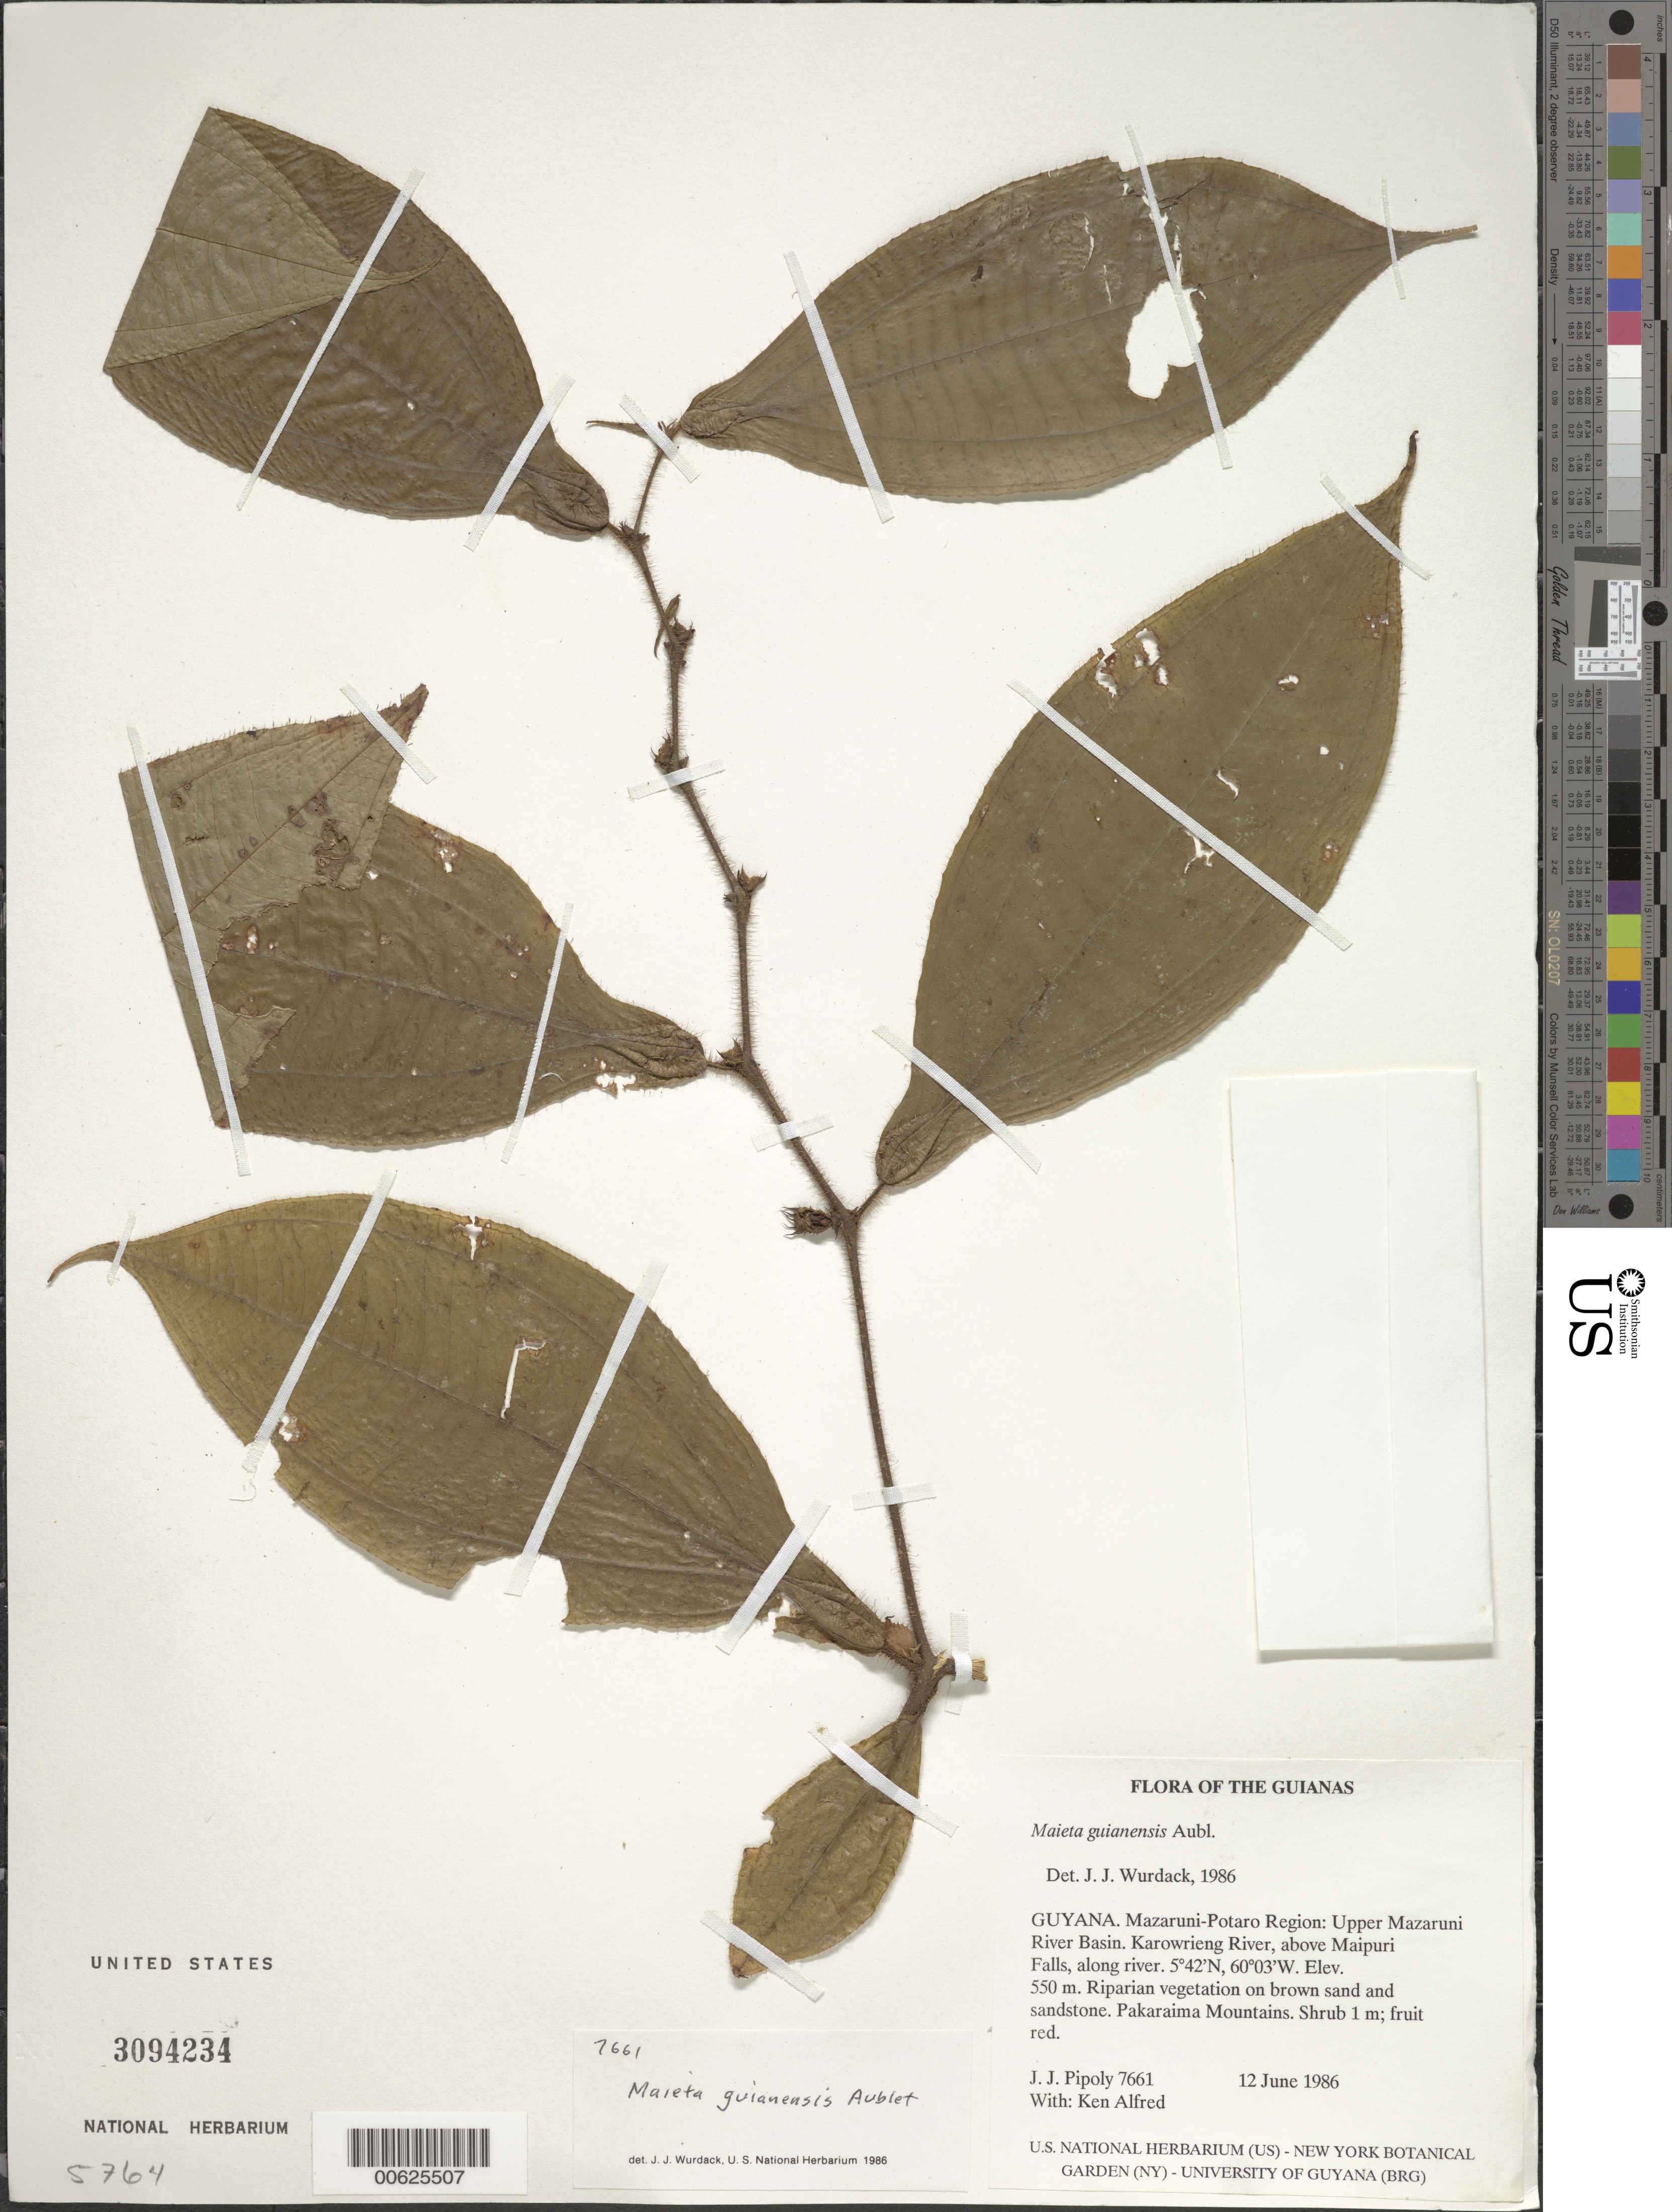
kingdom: Plantae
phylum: Tracheophyta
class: Magnoliopsida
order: Myrtales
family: Melastomataceae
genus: Maieta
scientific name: Maieta guianensis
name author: Aubl.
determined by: Wurdack, John J., (US), US (UNITED STATES)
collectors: J. J. Pipoly & K. Alfred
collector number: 7661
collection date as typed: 12 June 1986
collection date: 1986-06-12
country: Guyana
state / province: Cuyuni-Mazaruni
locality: Pakaraima Mts. Upper Mazaruni River Basin. Karowrieng River, above Maipuri Falls along river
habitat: Riparian vegetation on brown sand and sandstone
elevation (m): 550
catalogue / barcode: US 3094234